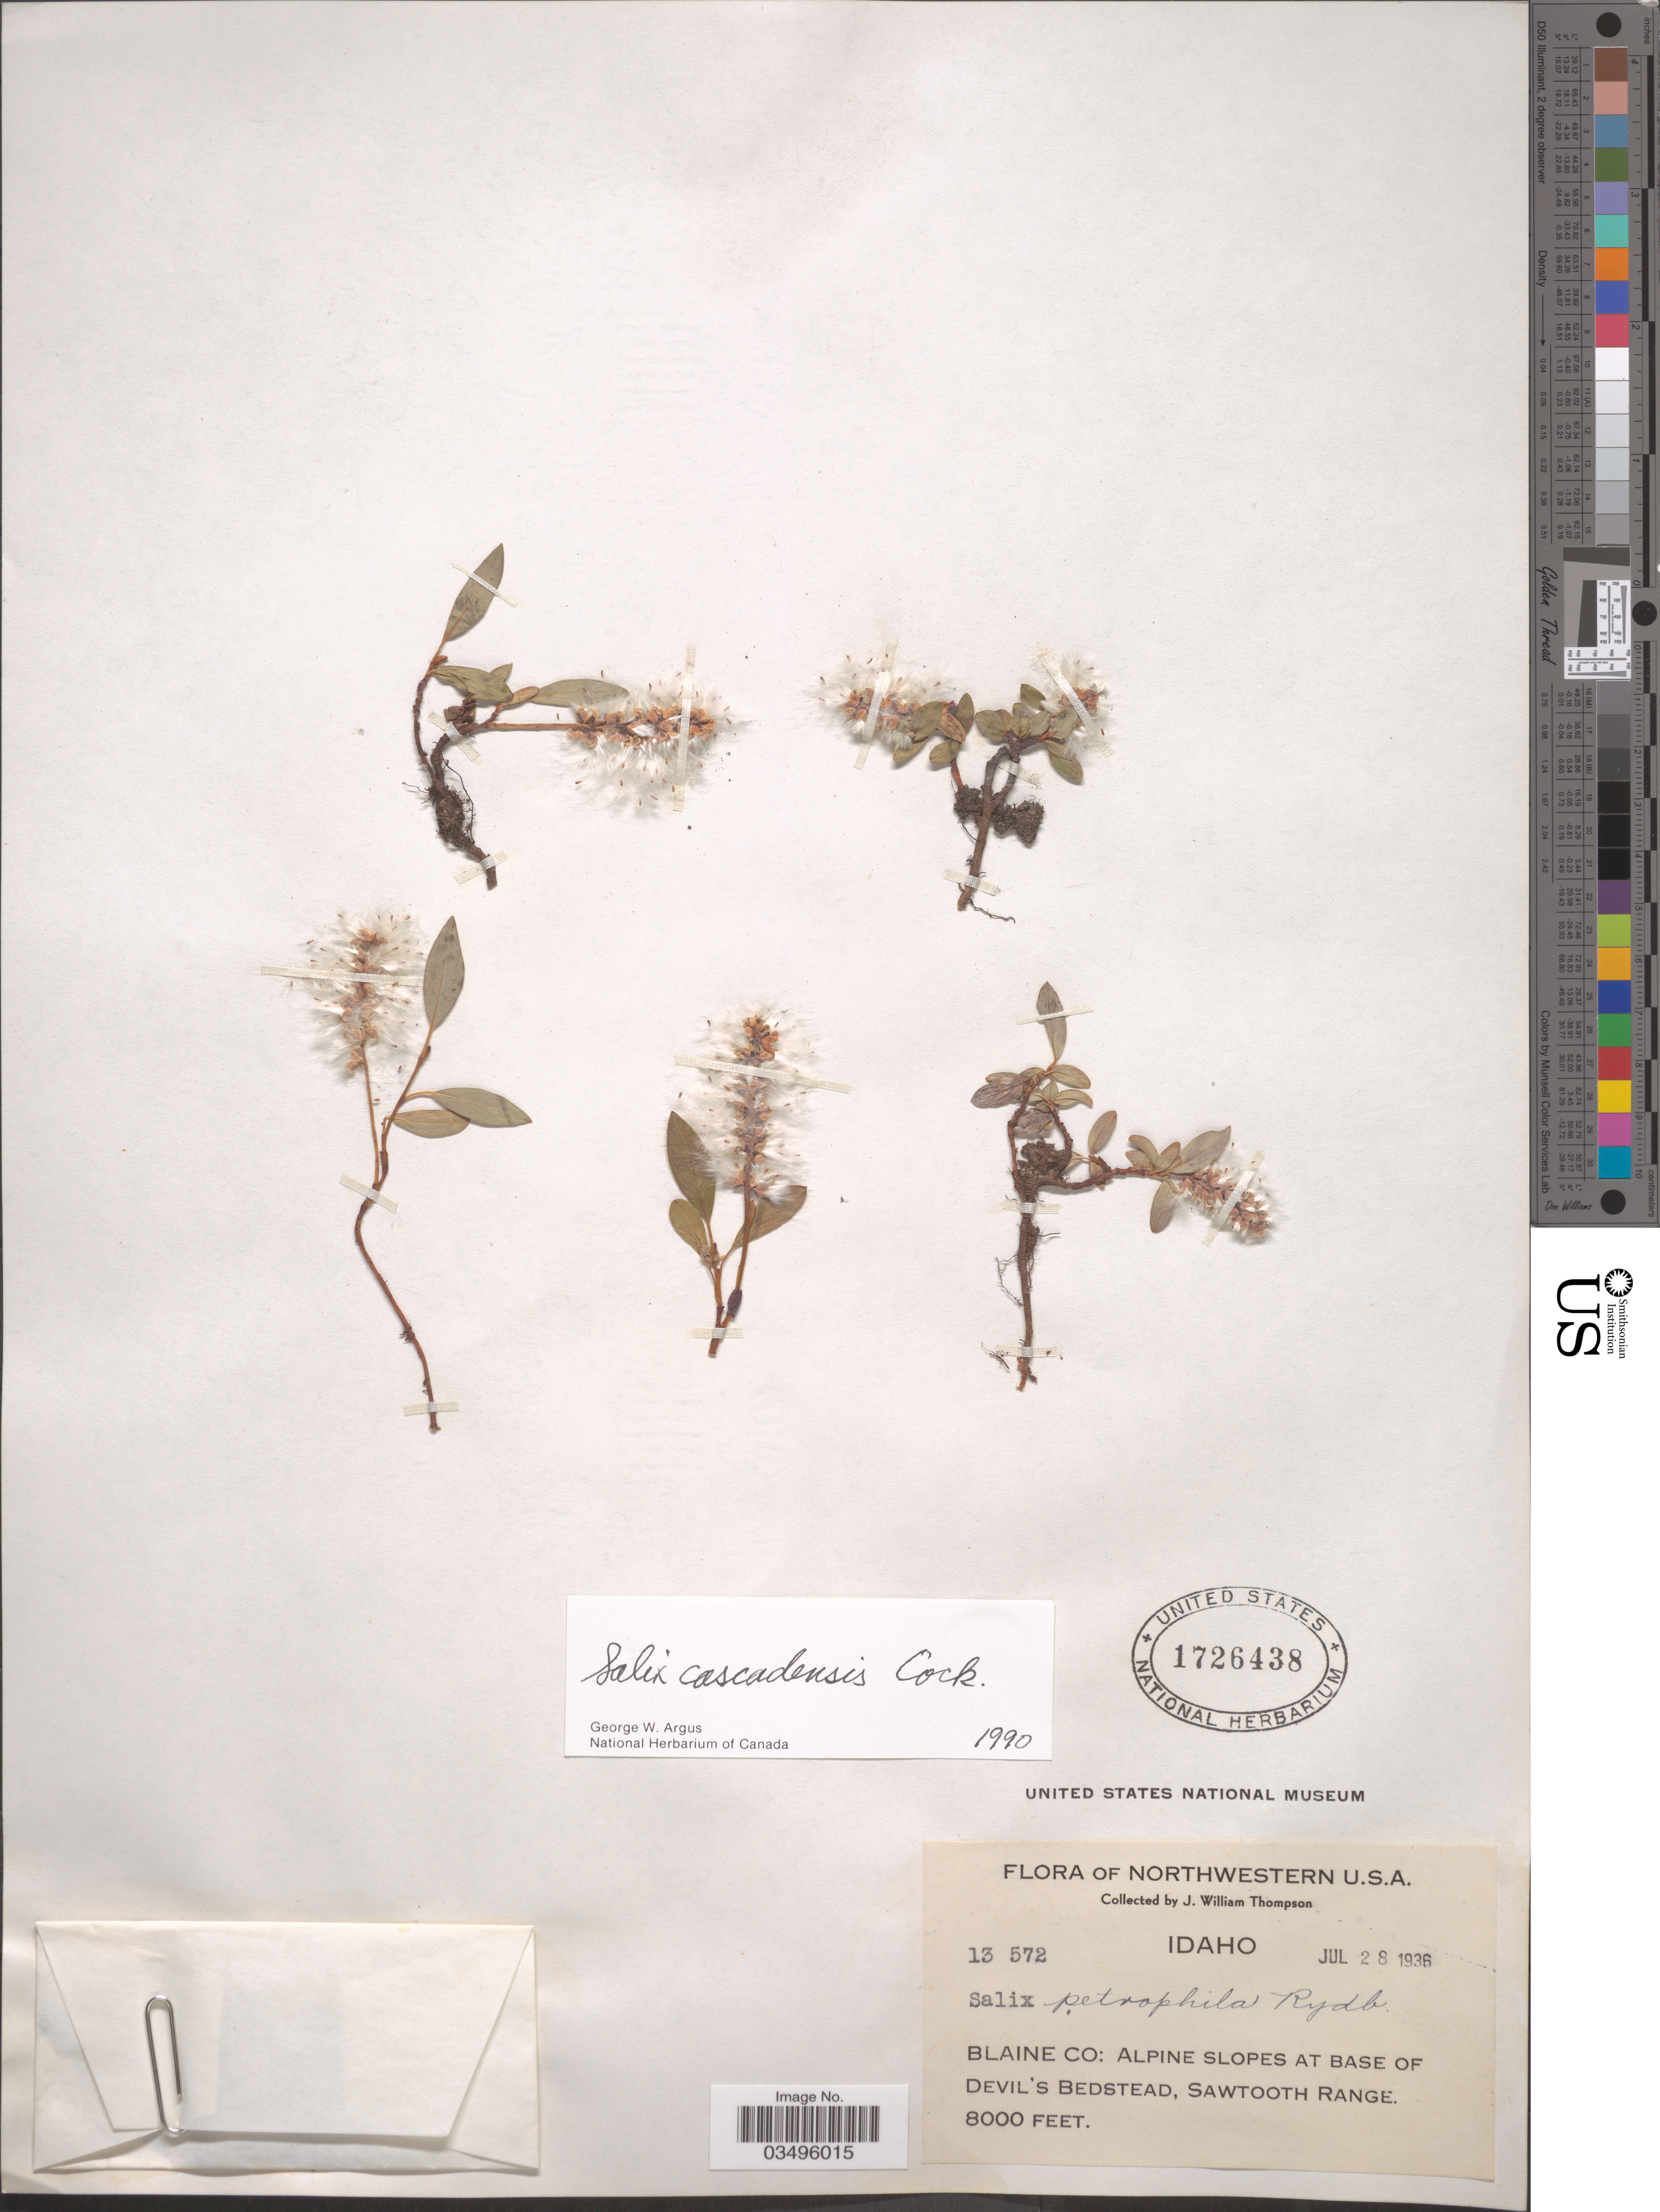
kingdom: Plantae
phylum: Tracheophyta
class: Magnoliopsida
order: Malpighiales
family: Salicaceae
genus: Salix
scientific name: Salix cascadensis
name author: Cockerell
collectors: J. W. Thompson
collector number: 13572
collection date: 1936-07-28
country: United States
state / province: Idaho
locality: Northwestern U.S.A. Blaine Co: alpine slopes at base of Devil's Bedstead, Sawtooth Range.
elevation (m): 2438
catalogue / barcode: US 1726438